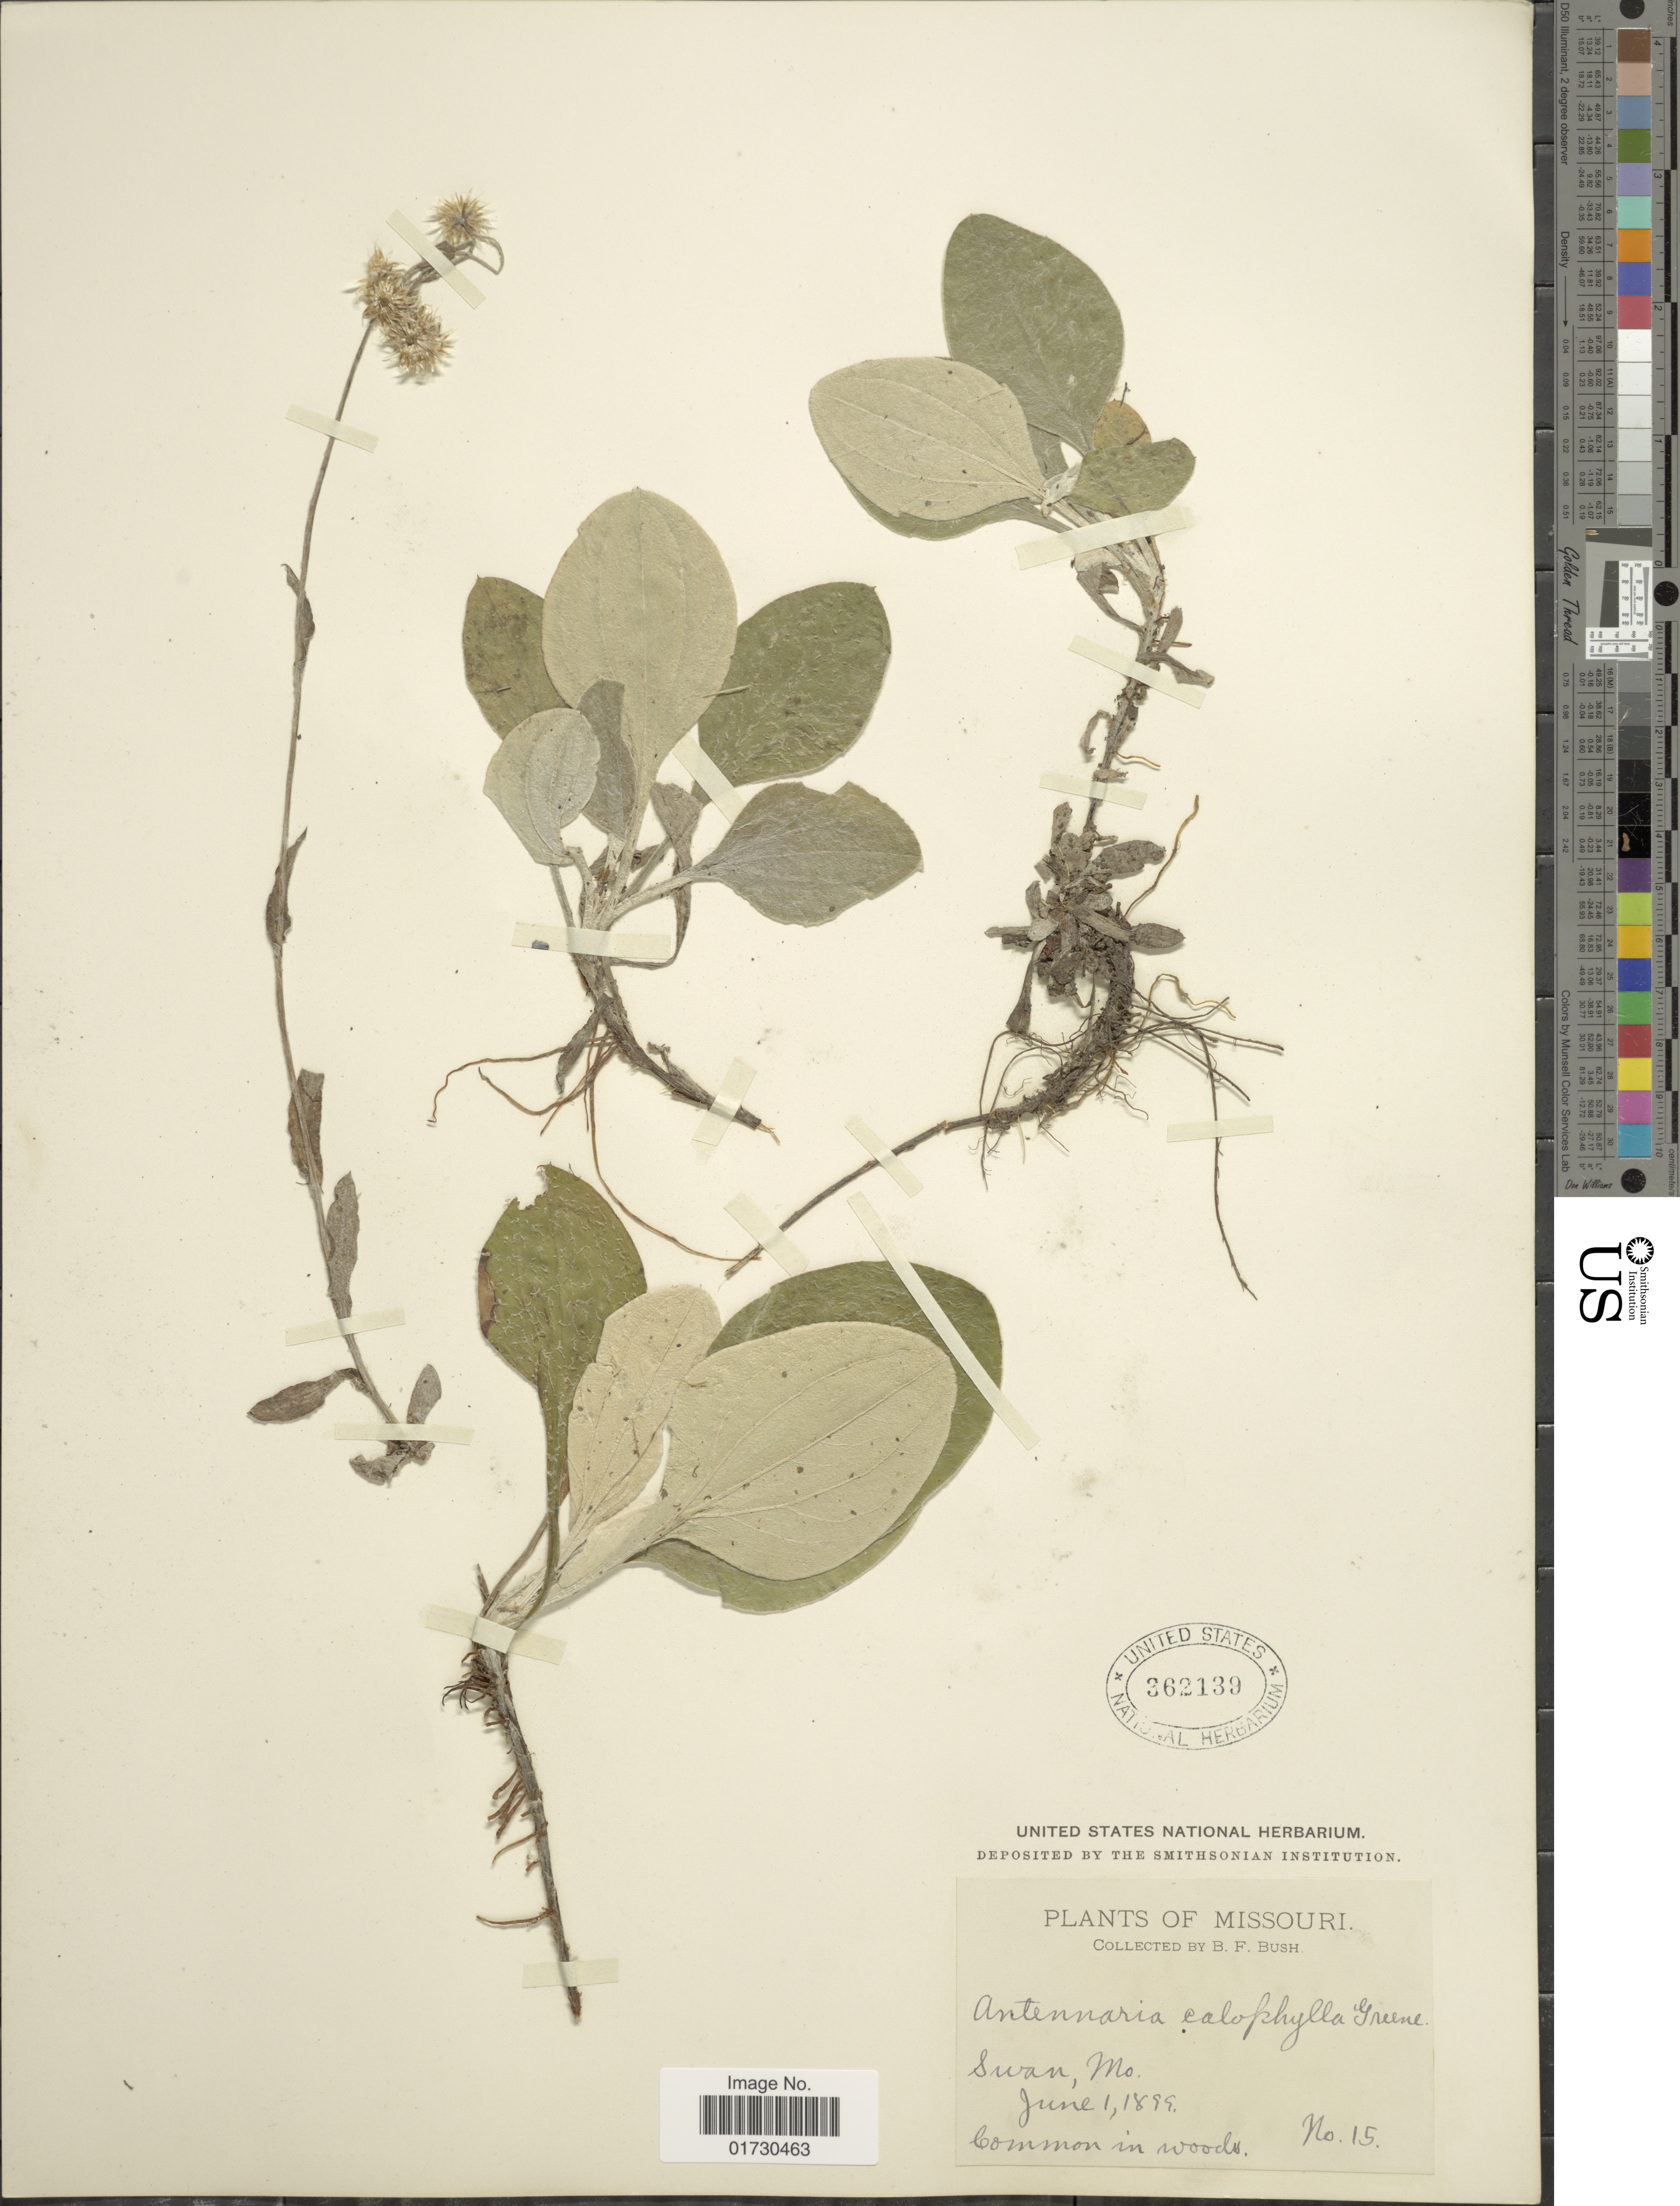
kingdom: Plantae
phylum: Tracheophyta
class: Magnoliopsida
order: Asterales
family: Asteraceae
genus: Antennaria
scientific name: Antennaria calophylla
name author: Greene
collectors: B. F. Bush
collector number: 15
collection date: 1899-06-01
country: United States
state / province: Missouri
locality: Swan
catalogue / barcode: US 362139